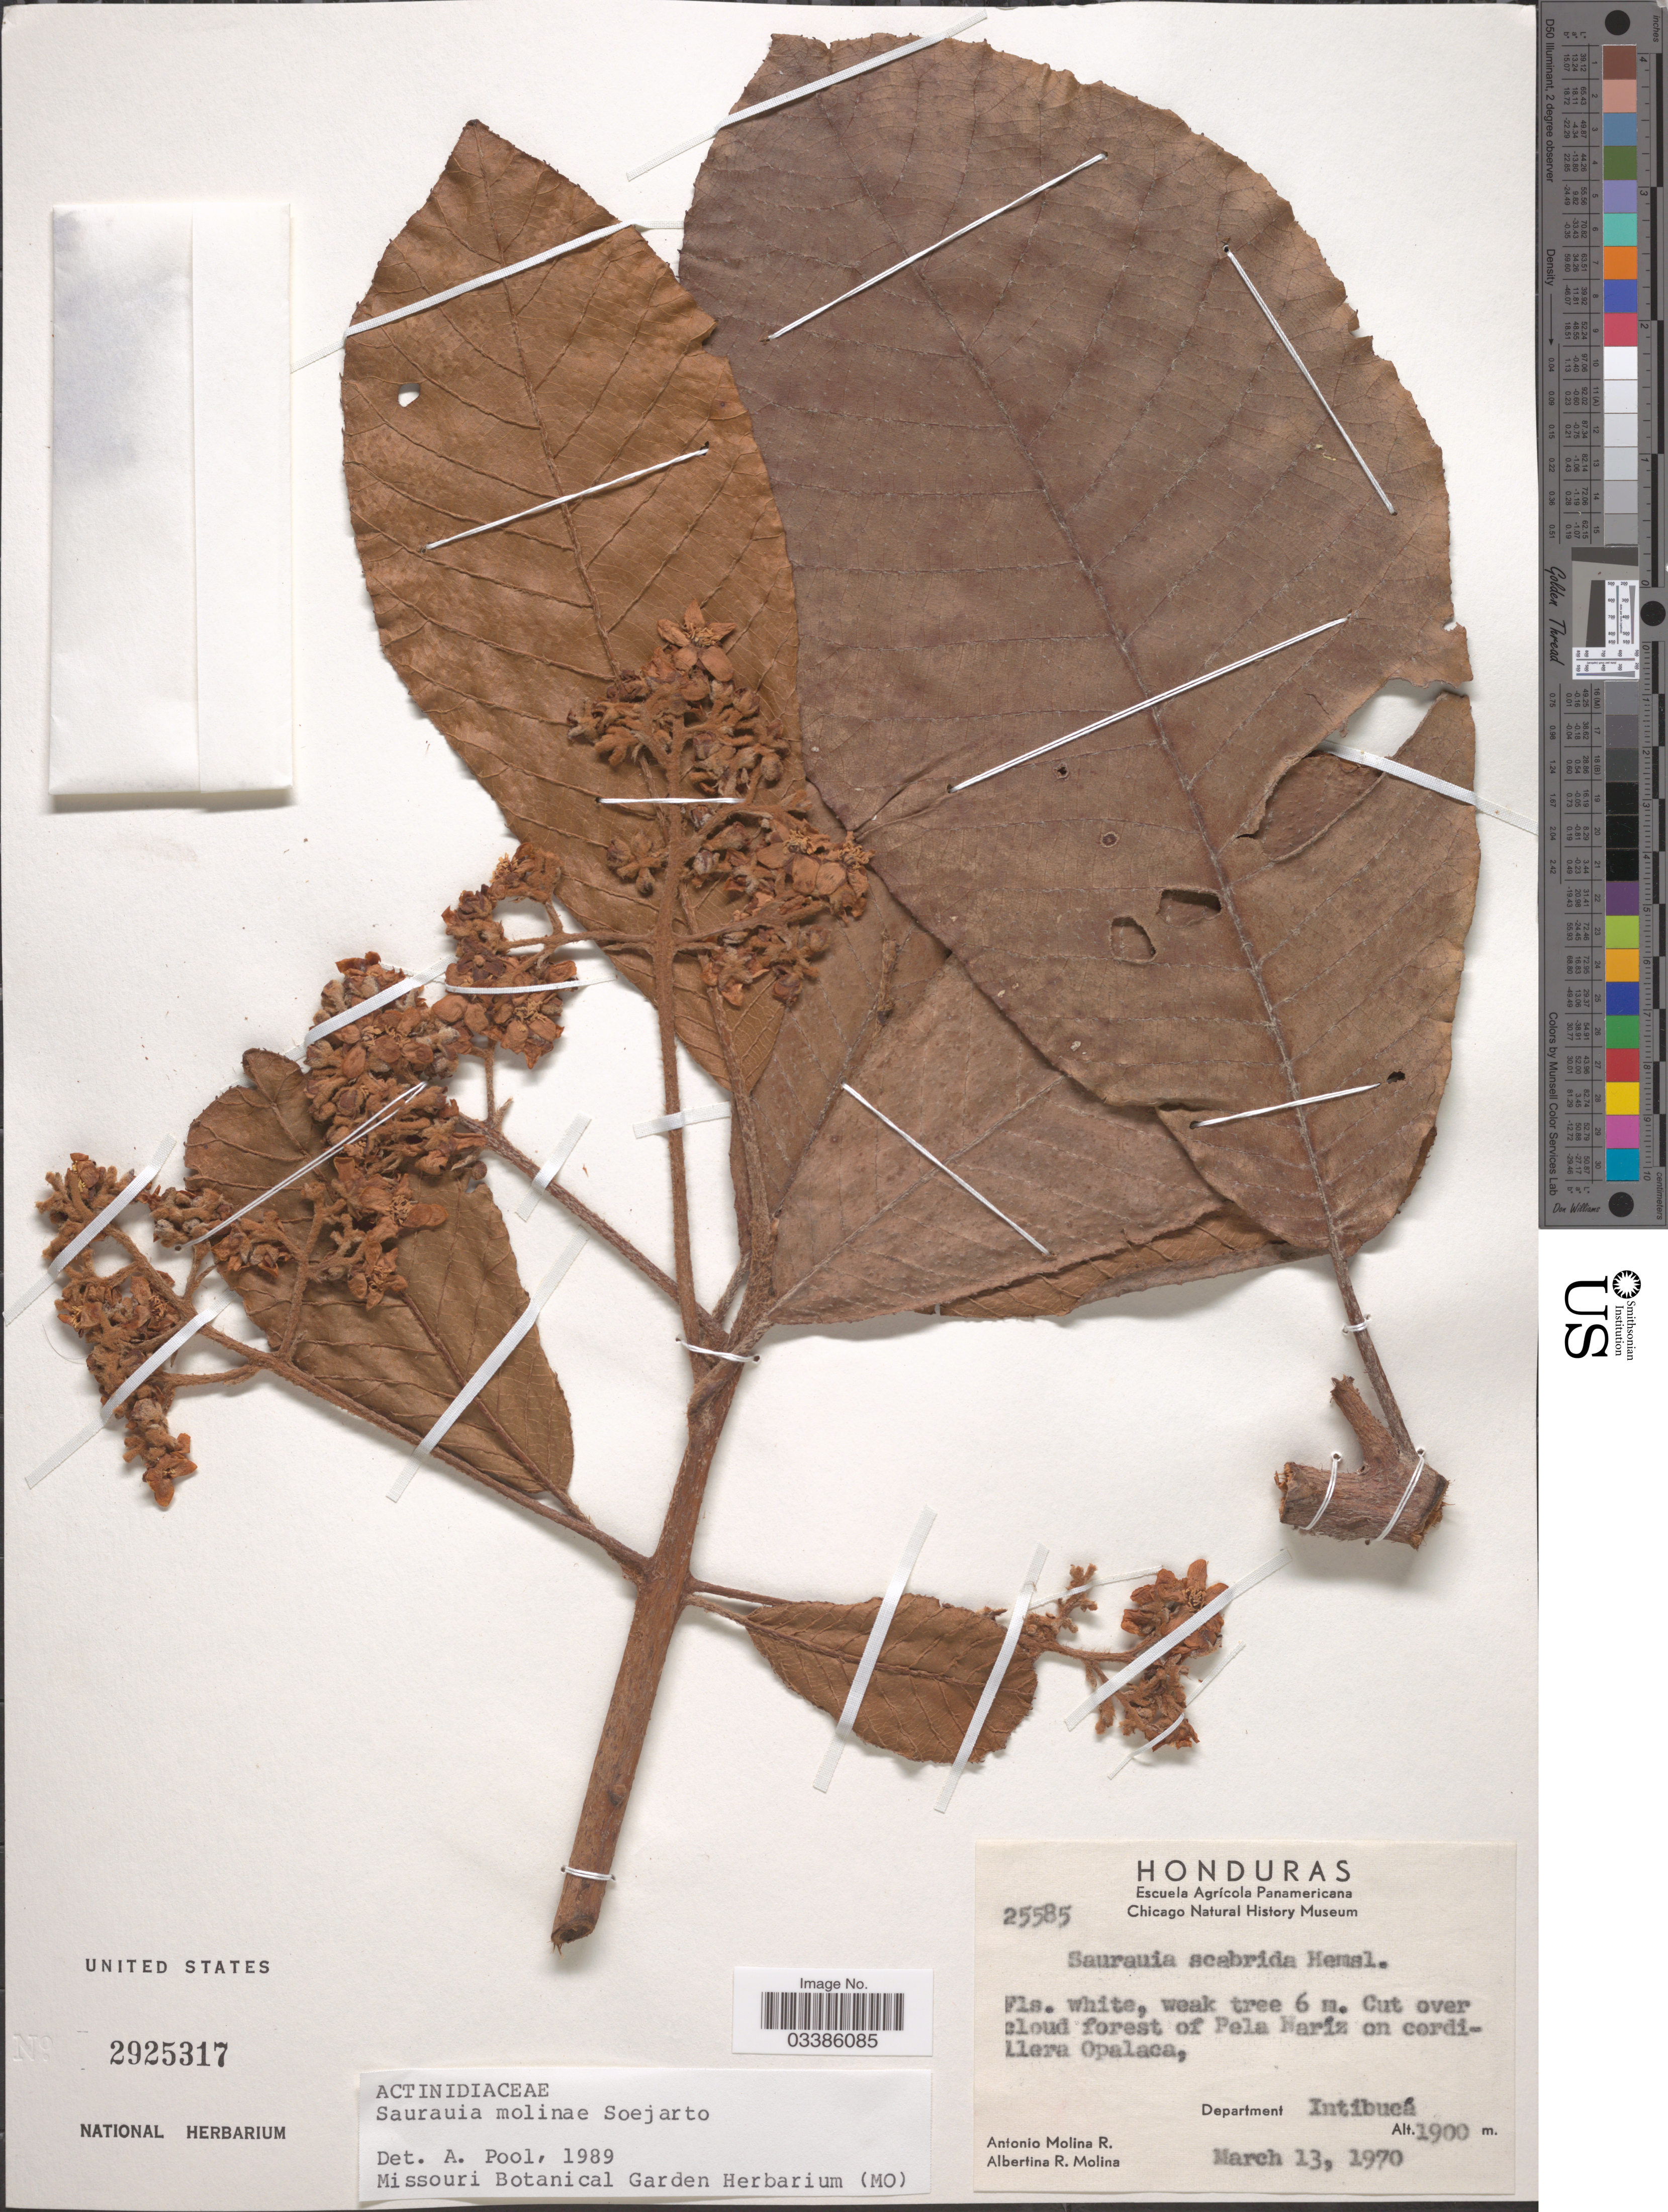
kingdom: Plantae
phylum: Tracheophyta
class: Magnoliopsida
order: Ericales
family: Actinidiaceae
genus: Saurauia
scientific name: Saurauia molinae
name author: Soejarto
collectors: A. Molina R. & A. R. Molina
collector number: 25585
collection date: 1970-03-13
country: Honduras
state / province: Intibuca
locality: Cut over cloud forest of Pela Naríz on cordillera Opalaca, Department Intibucá.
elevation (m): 1900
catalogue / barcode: US 2925317